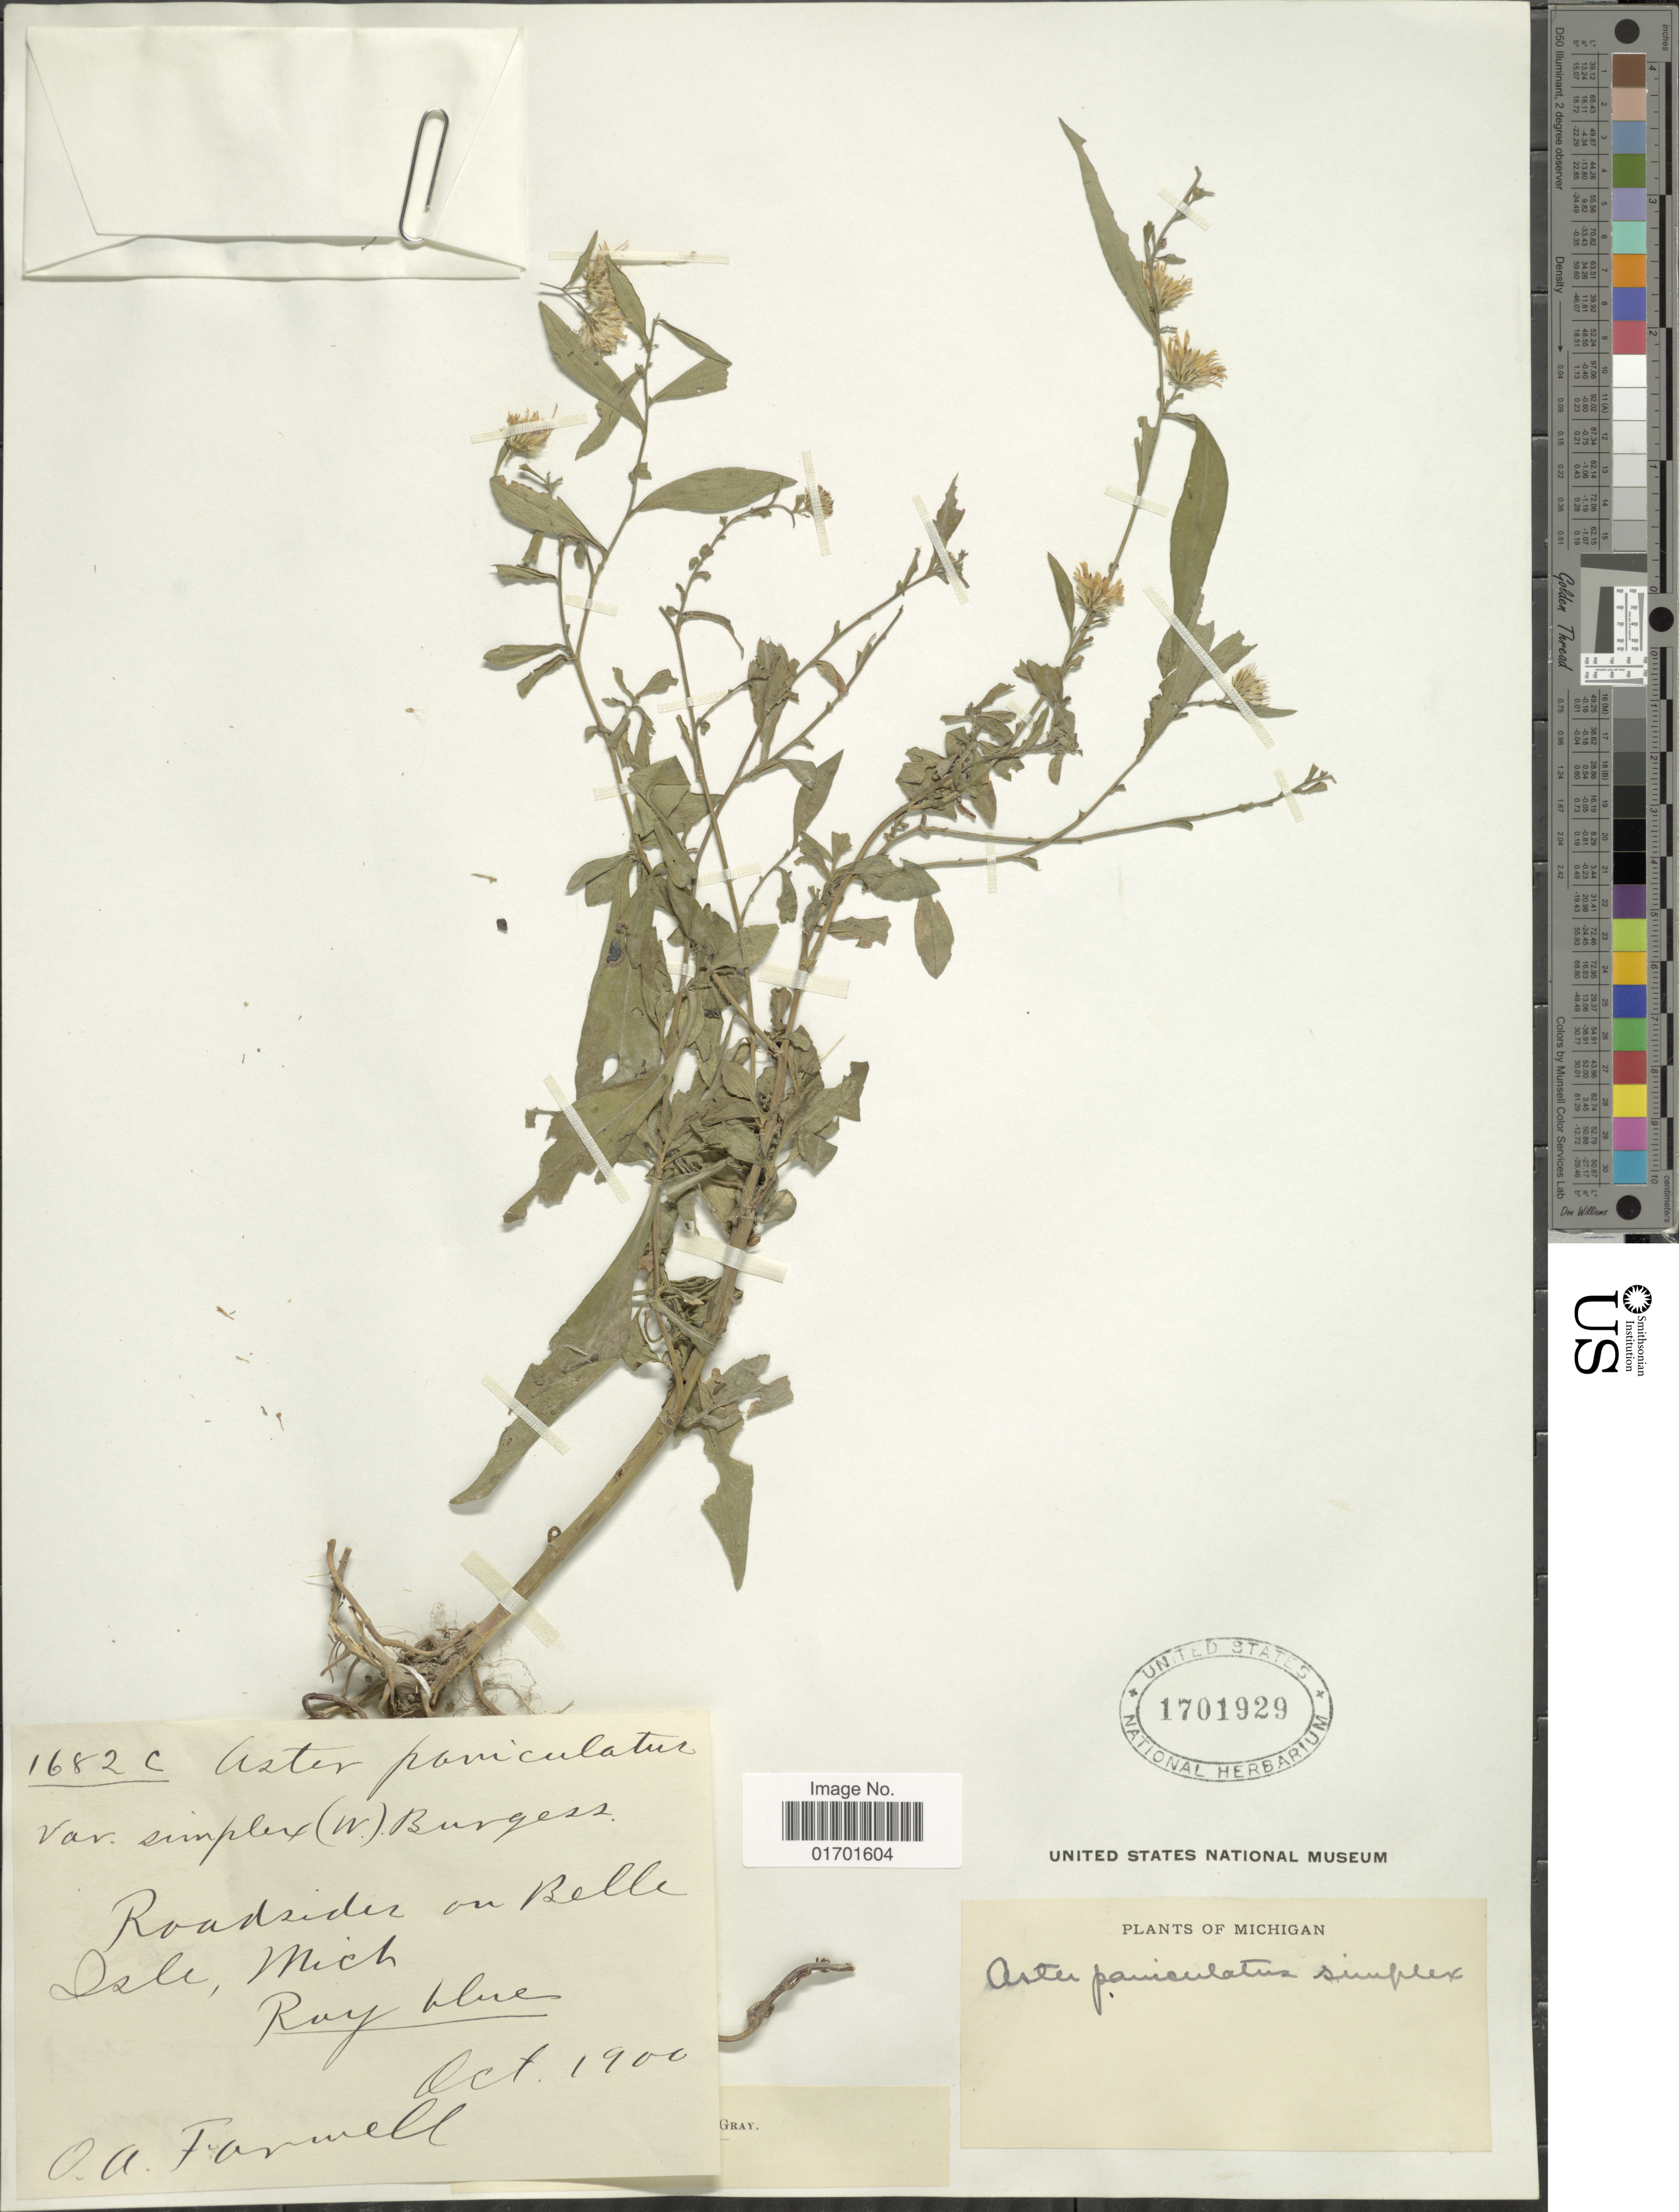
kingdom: Plantae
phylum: Tracheophyta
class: Magnoliopsida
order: Asterales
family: Asteraceae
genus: Symphyotrichum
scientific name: Symphyotrichum lanceolatum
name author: (Willd.) G.L. Nesom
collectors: O. Farwell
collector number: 1682c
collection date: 1906-10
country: United States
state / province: Michigan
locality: Roadside on Belle Isle.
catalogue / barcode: US 1701929